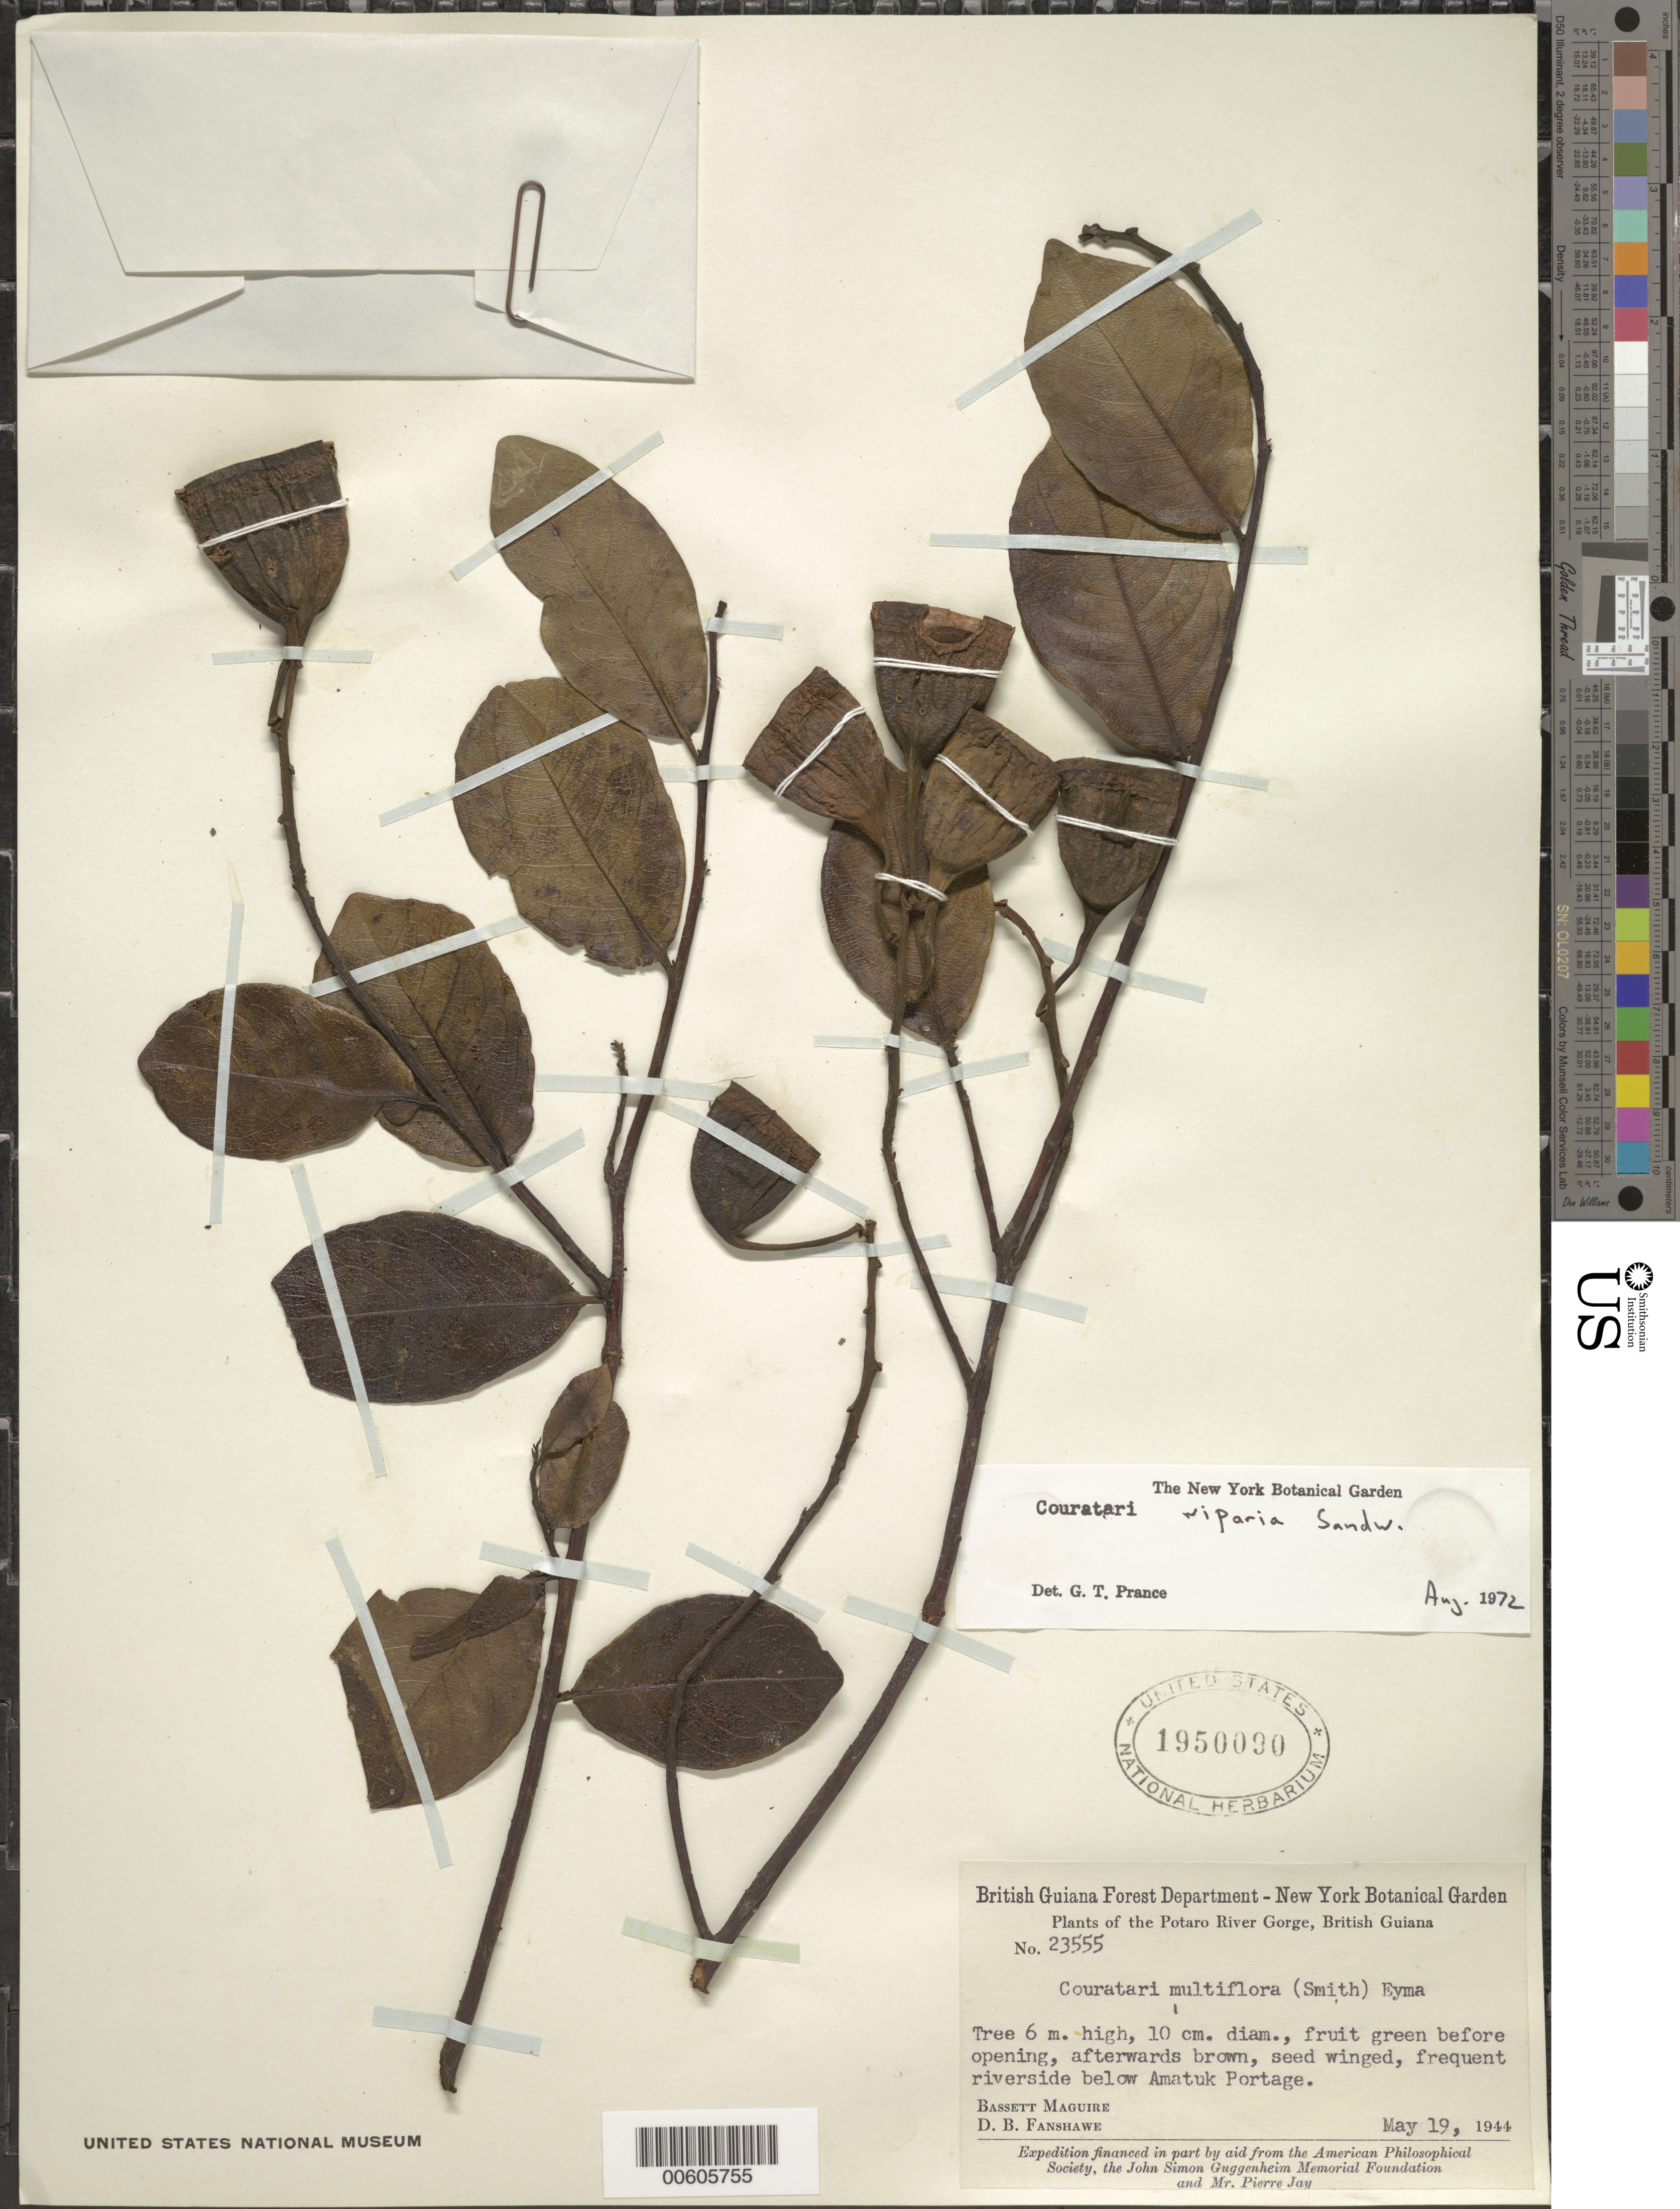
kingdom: Plantae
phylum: Tracheophyta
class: Magnoliopsida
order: Ericales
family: Lecythidaceae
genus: Couratari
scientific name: Couratari riparia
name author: Sandwith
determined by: Prance, G. T.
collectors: B. Maguire & D. B. Fanshawe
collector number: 23555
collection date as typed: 19-May-44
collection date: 1944-05-19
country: Guyana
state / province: Potaro-Siparuni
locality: Potaro River Gorge, below Amatuk Portage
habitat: Riverside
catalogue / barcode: US 1950090